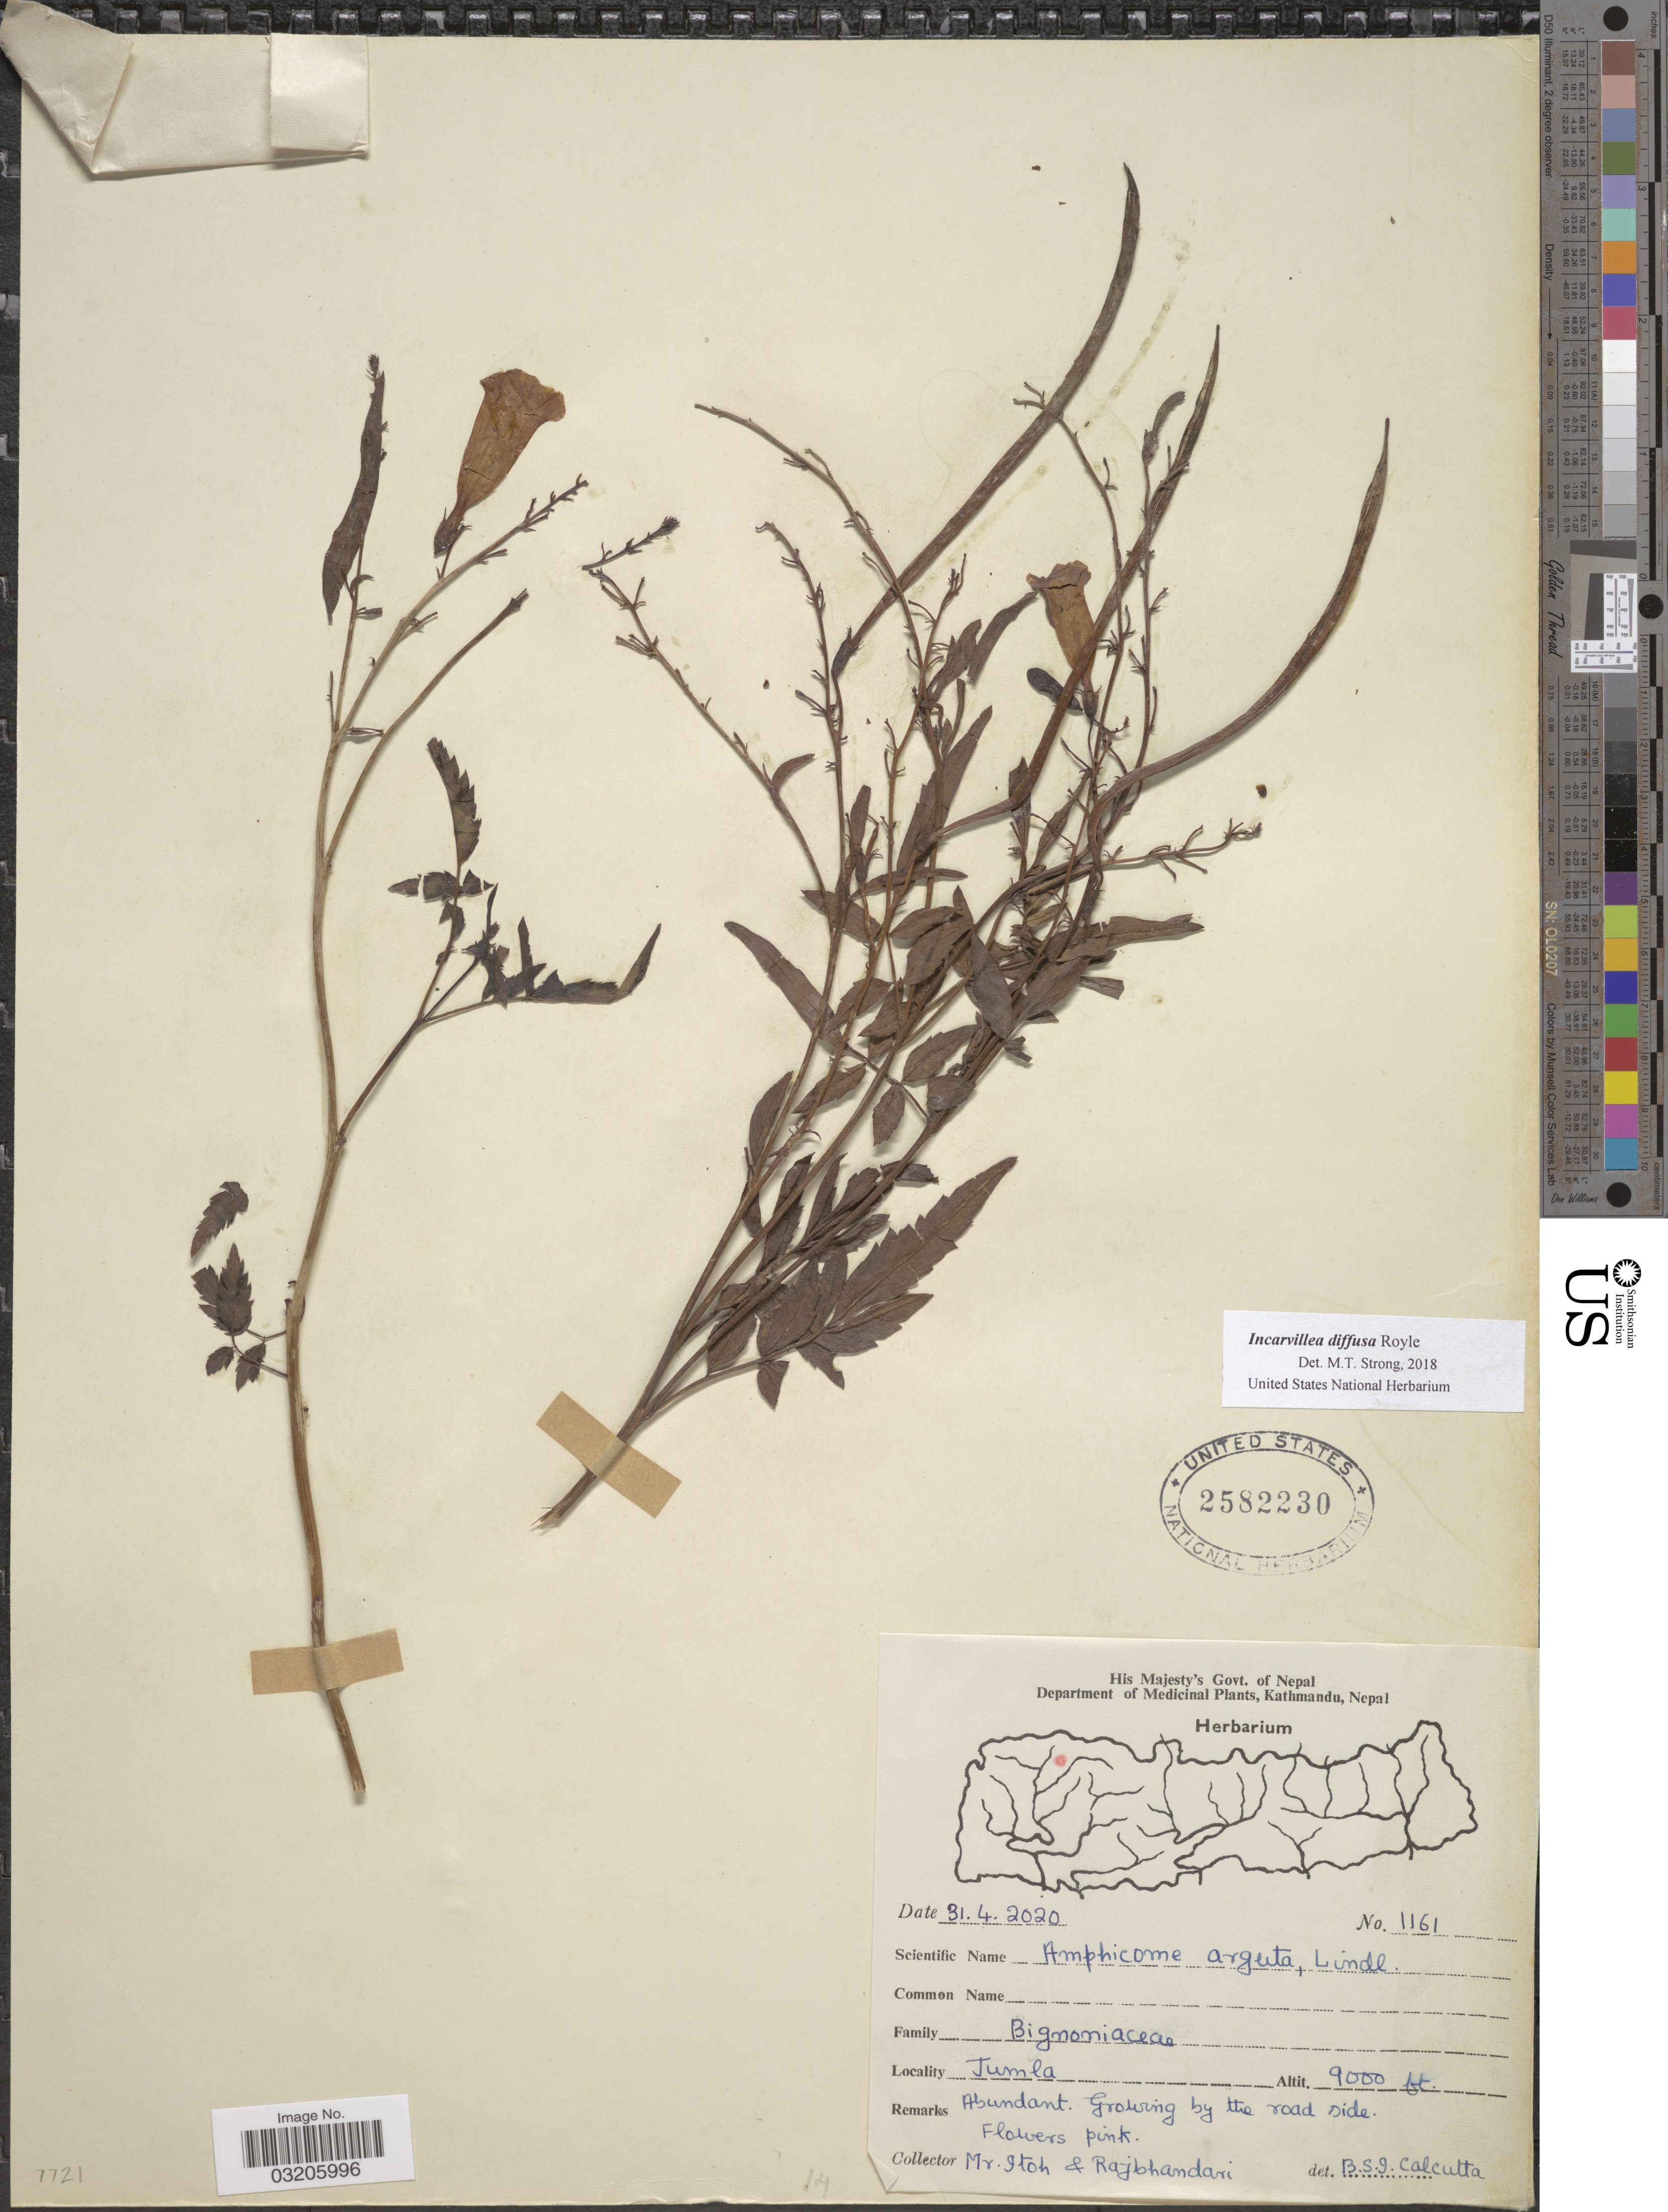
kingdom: Plantae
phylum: Tracheophyta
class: Magnoliopsida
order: Lamiales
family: Bignoniaceae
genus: Incarvillea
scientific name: Incarvillea diffusa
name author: Royle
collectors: Rajbhandari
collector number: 1161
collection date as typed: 31.4.2020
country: Nepal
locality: Jumla. Growing by the road side.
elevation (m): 2743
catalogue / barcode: US 2582230